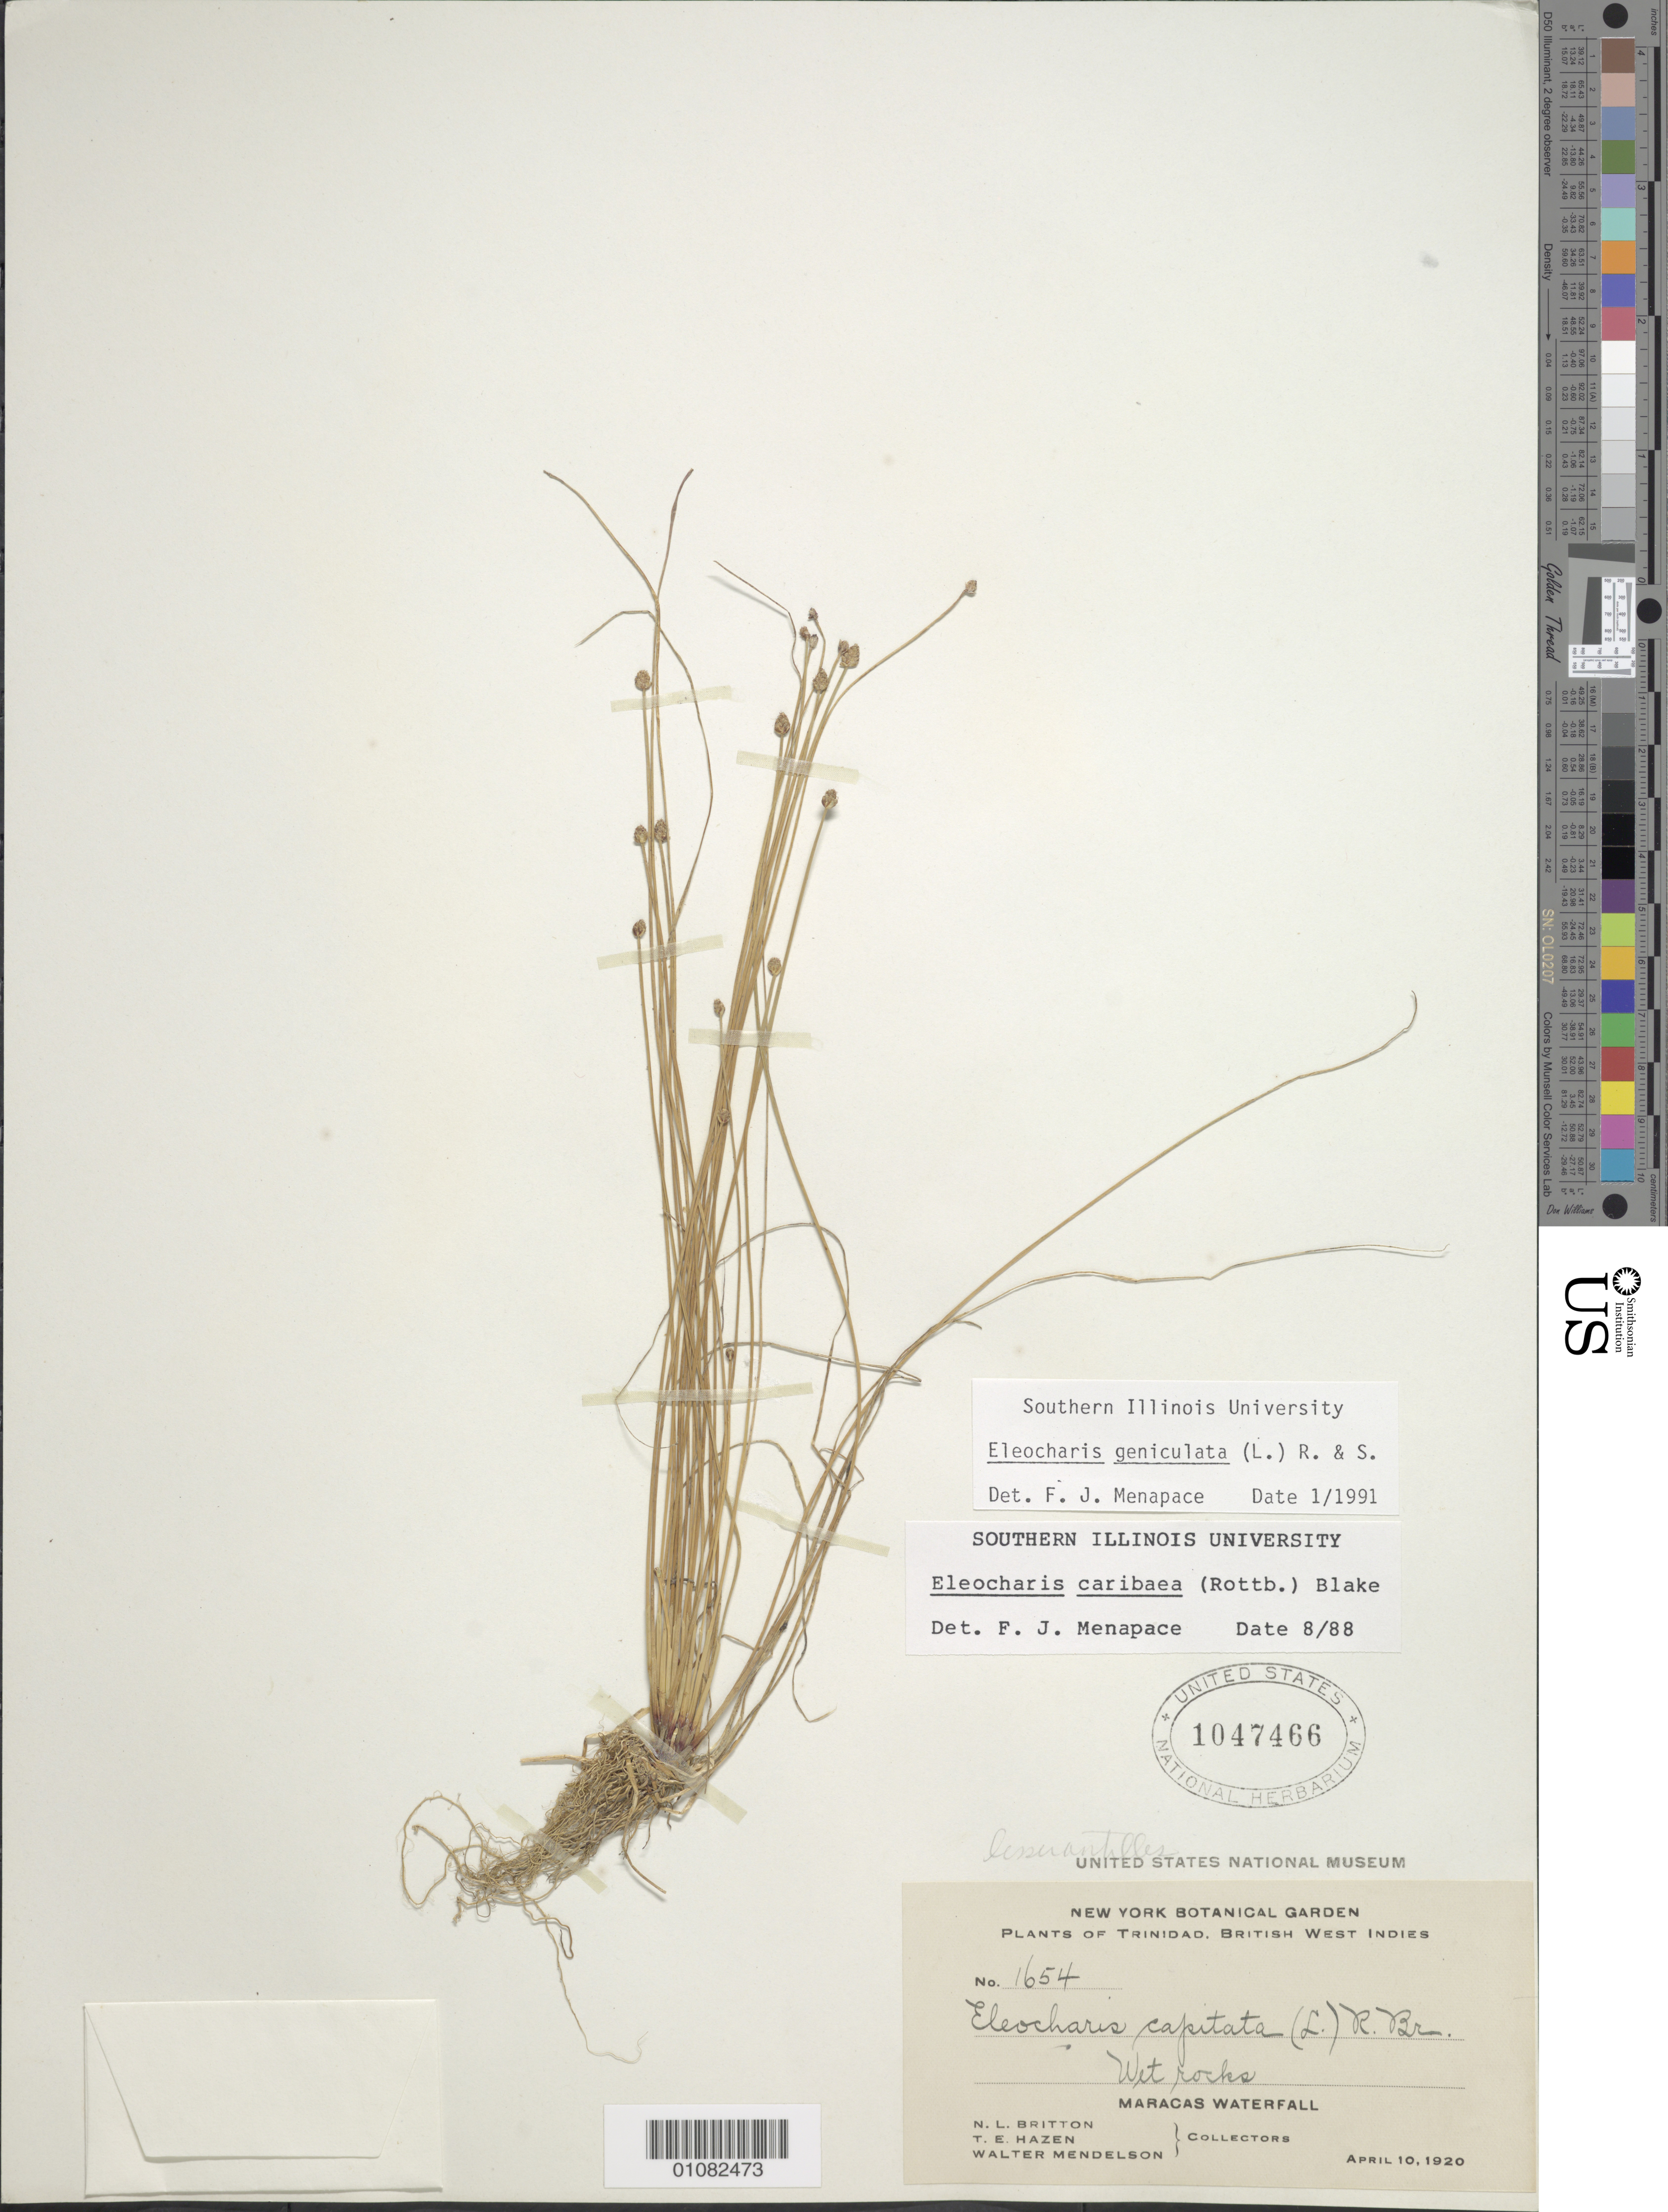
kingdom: Plantae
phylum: Tracheophyta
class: Liliopsida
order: Poales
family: Cyperaceae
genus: Eleocharis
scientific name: Eleocharis geniculata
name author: (L.) Roem. & Schult.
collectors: N. Britton, T. E. Hazen & W. Mendelson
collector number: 1654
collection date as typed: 10 Apr 1920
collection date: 1920-04-10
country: Trinidad and Tobago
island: Trinidad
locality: Maracas Waterfall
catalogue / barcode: US 1047466